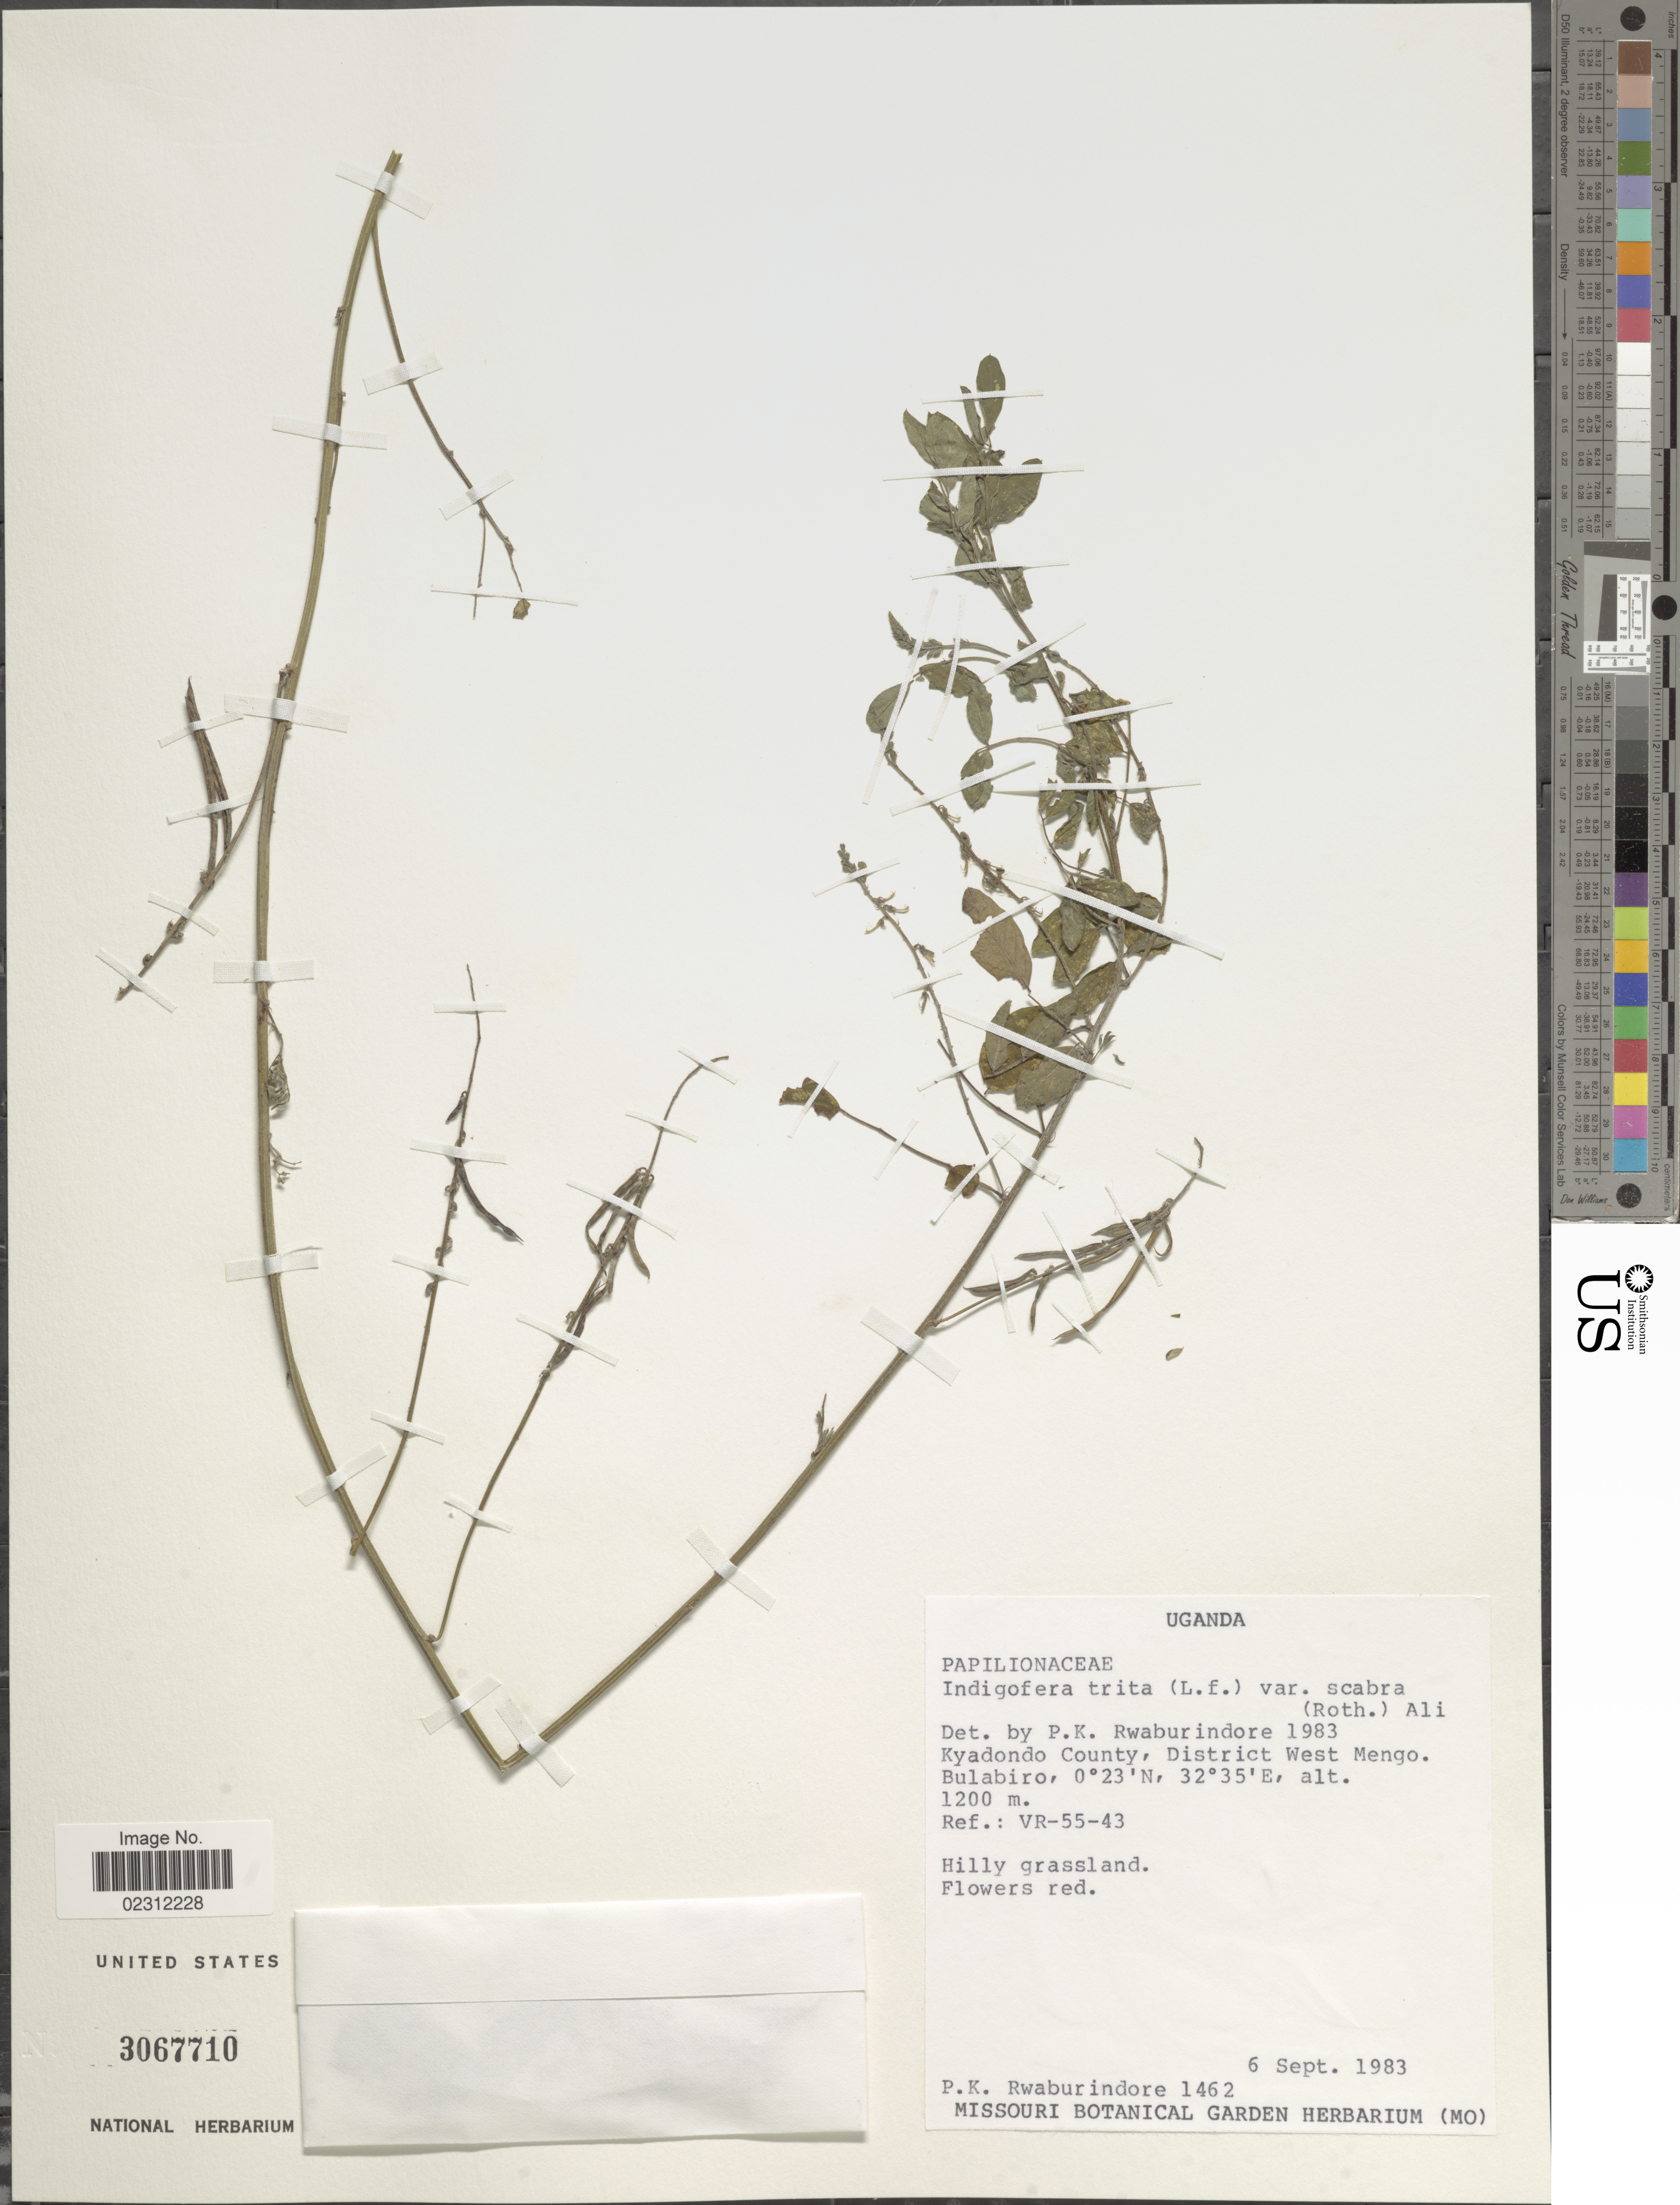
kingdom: Plantae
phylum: Tracheophyta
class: Magnoliopsida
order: Fabales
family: Fabaceae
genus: Indigofera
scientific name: Indigofera tristis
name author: E. Mey.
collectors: P. Rwaburindore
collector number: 1462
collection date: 1983-09-06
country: Uganda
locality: Kyadondo County, District West Mengo. Bulabiro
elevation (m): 1200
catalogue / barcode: US 3067710